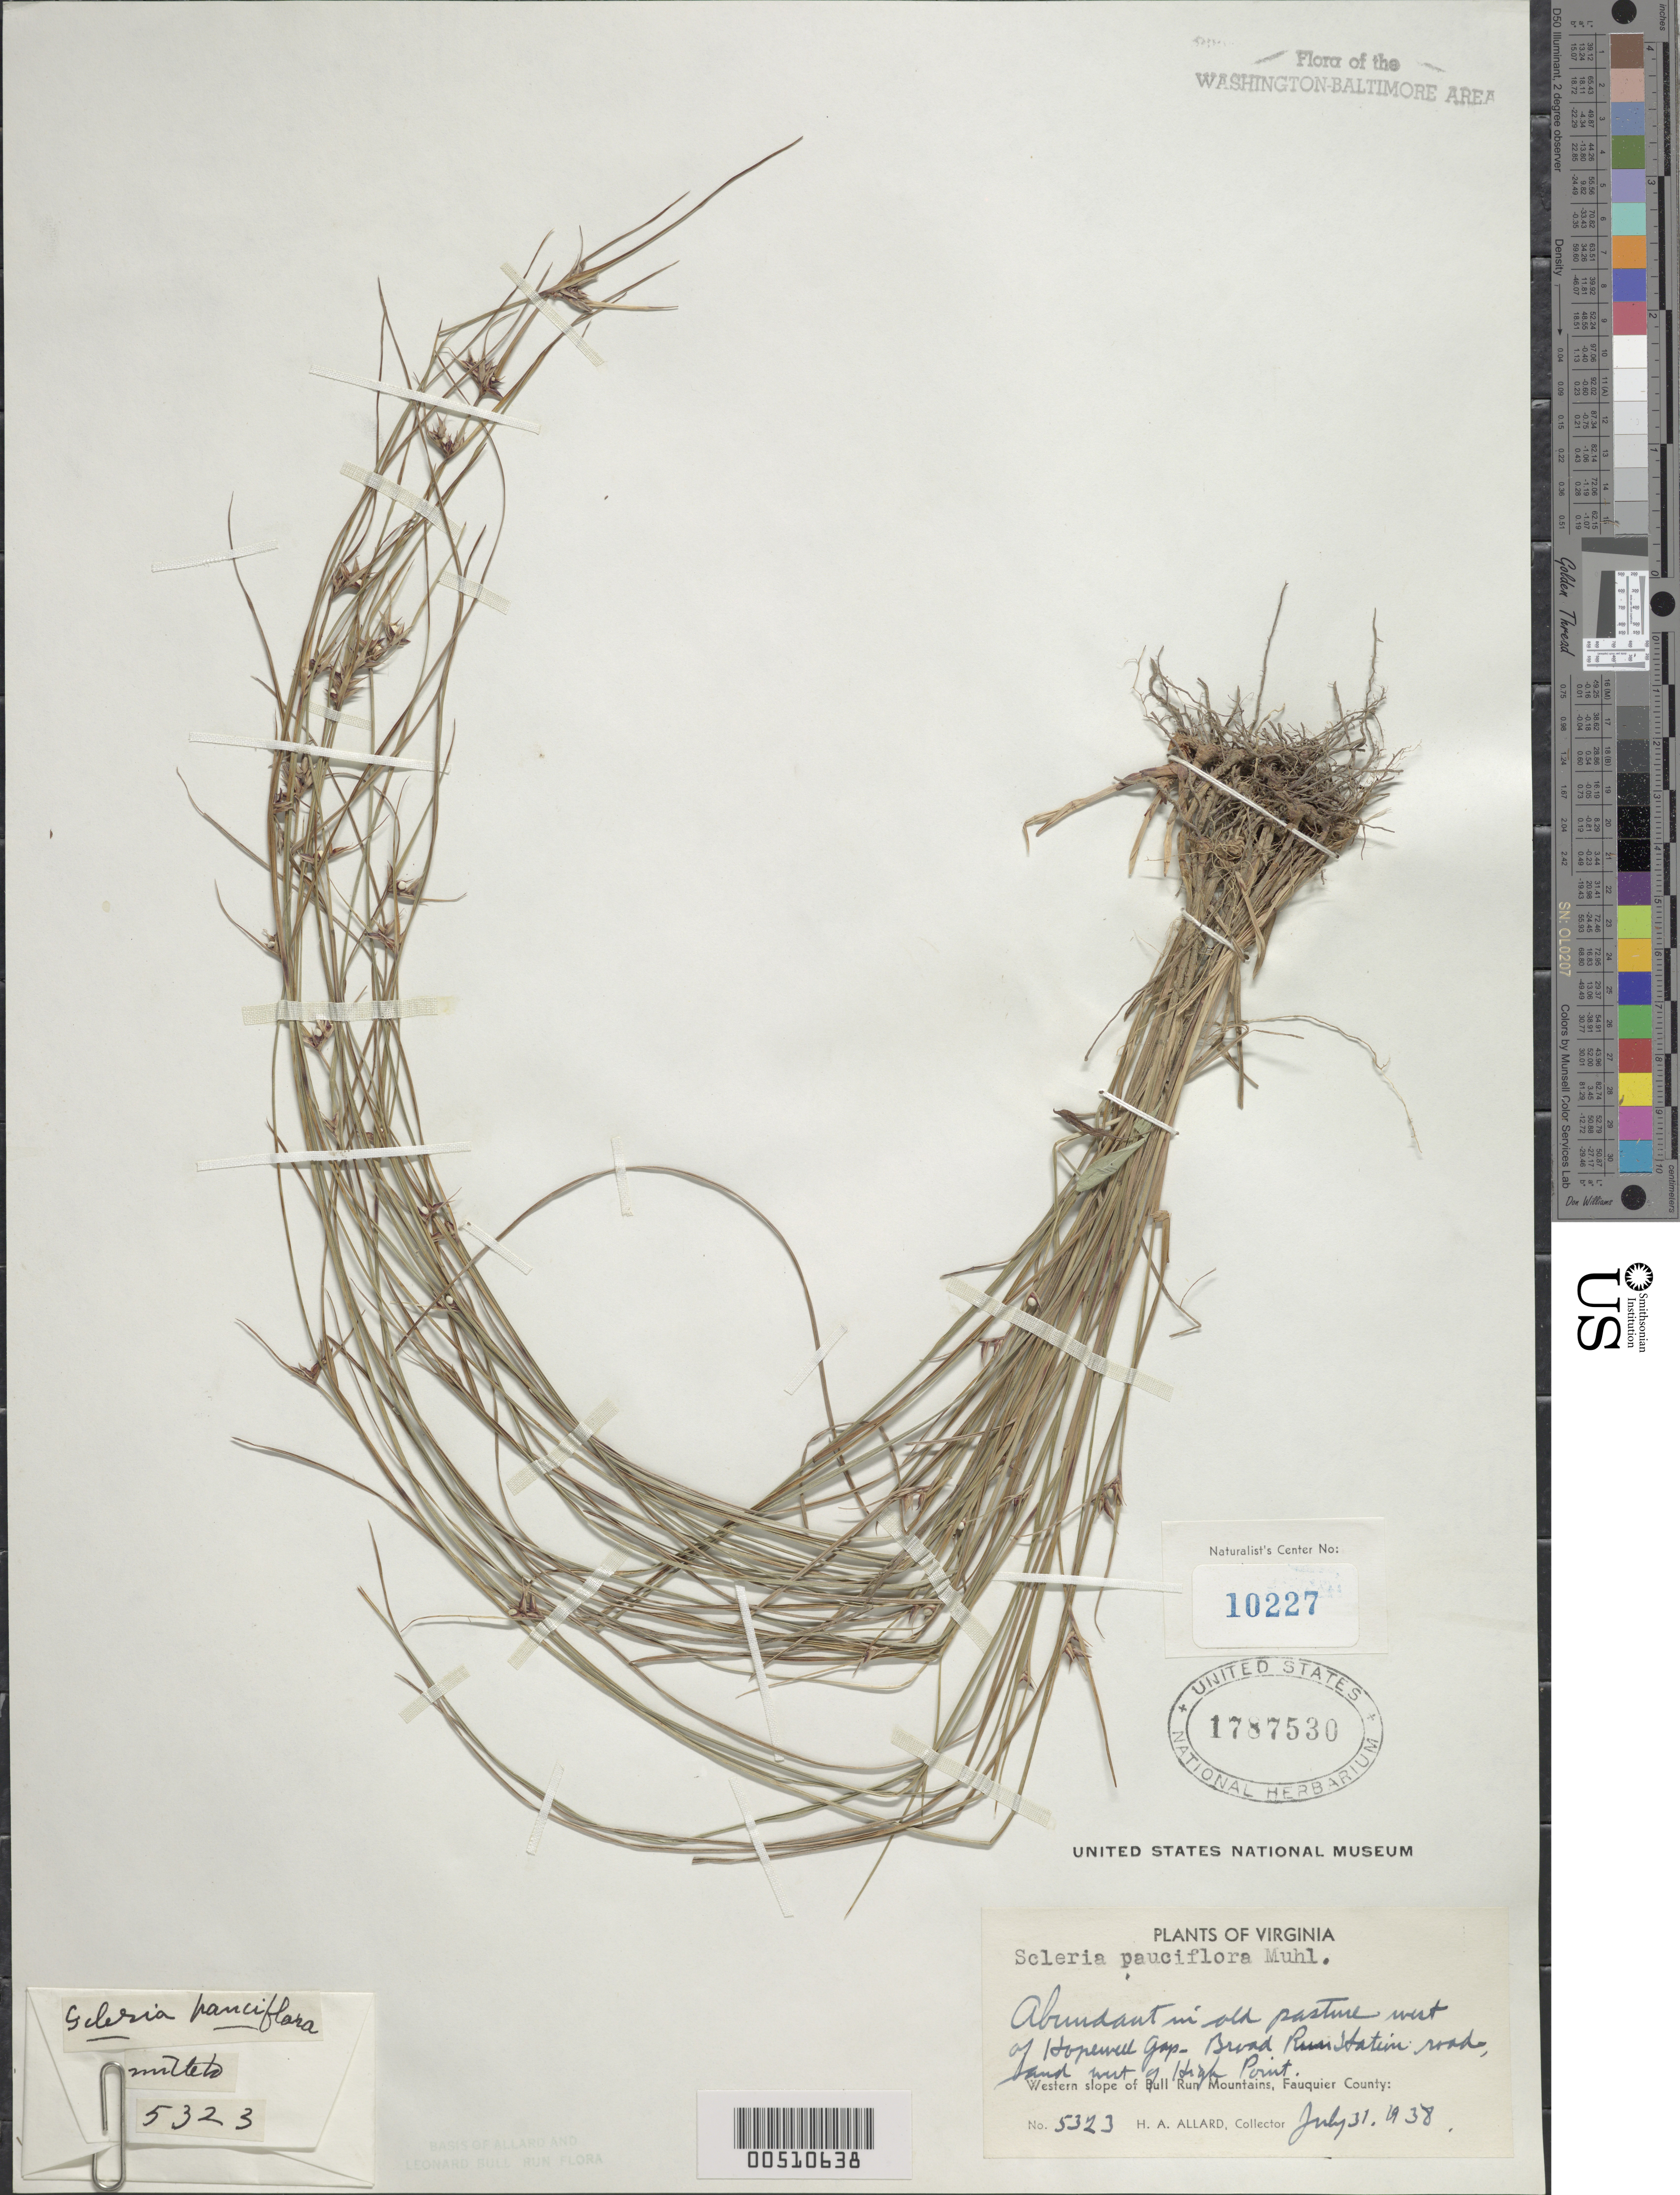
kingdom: Plantae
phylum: Tracheophyta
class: Liliopsida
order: Poales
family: Cyperaceae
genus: Scleria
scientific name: Scleria pauciflora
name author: Muhl. ex Willd.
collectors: H. A. Allard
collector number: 5323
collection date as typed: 31 Jul 1938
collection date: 1938-07-31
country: United States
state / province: Virginia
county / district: Fauquier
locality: Hopewell Gap, Broad Run Station Road and W of High Point, W slope of Bull Run Mts. Bull Run Mts.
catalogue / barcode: US 1787530